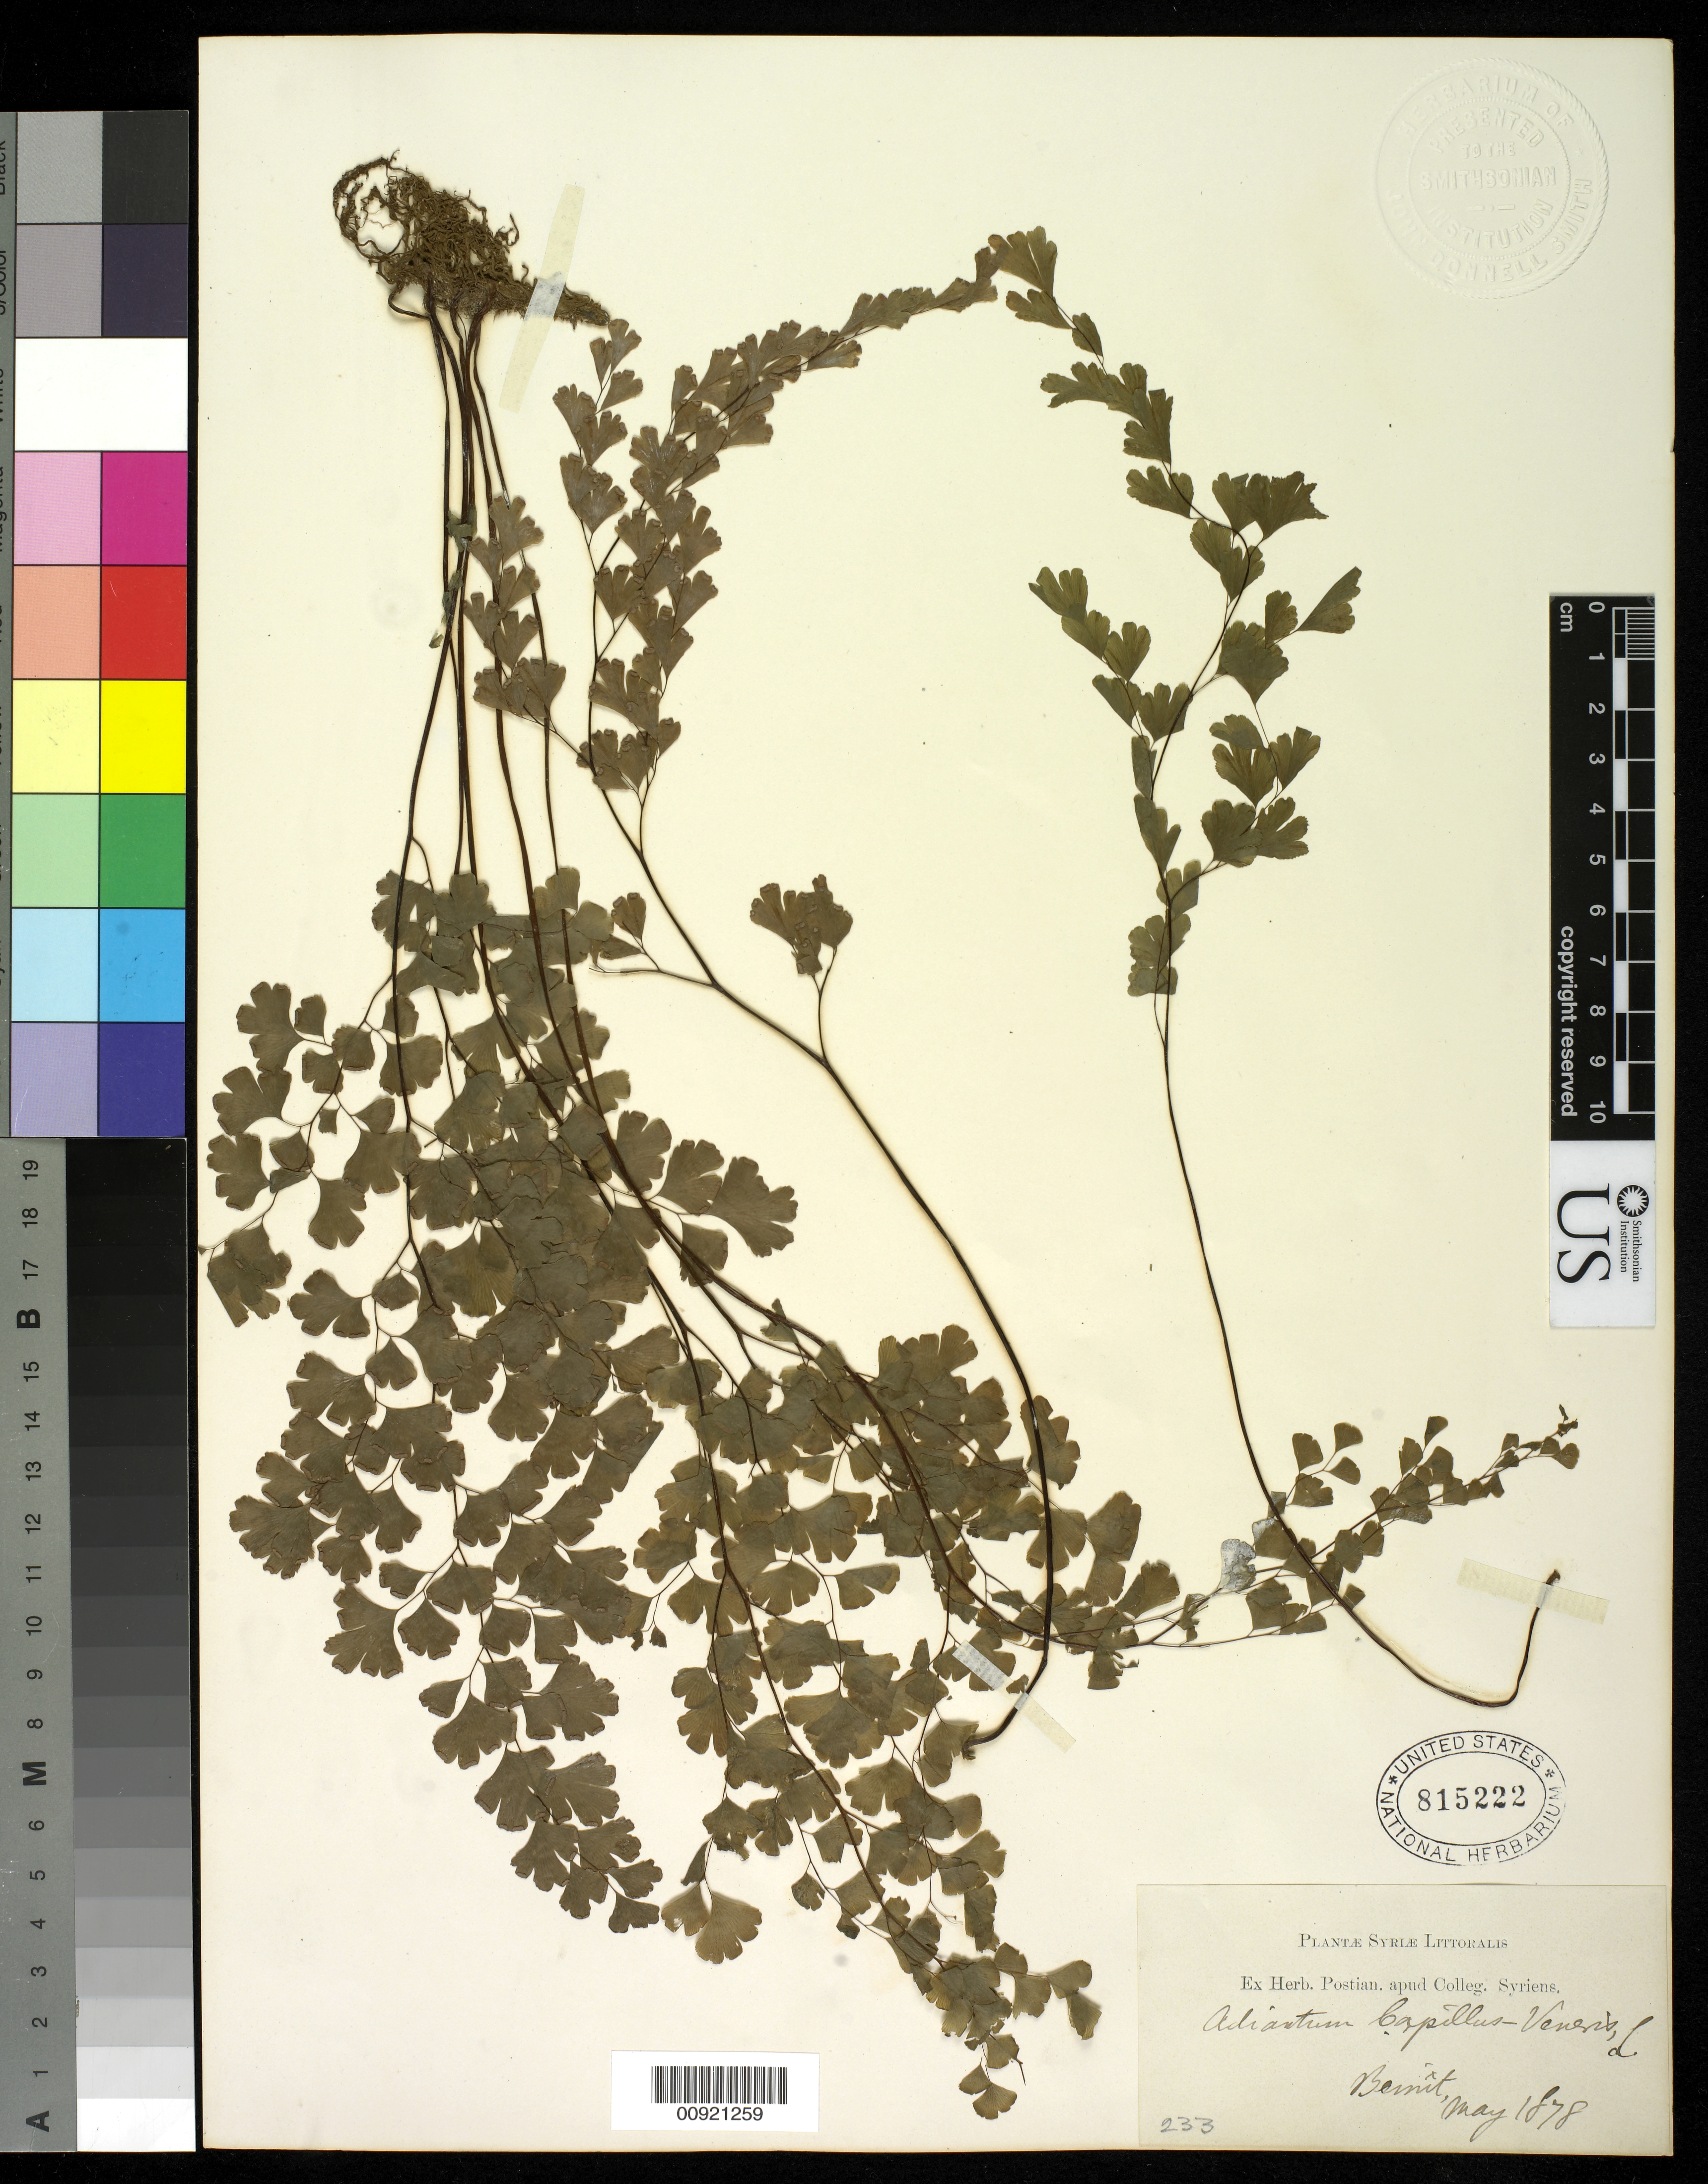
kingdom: Plantae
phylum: Tracheophyta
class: Polypodiopsida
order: Polypodiales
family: Pteridaceae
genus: Adiantum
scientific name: Adiantum capillus-veneris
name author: L.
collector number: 223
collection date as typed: May 1878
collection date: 1878-05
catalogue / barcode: US 815222